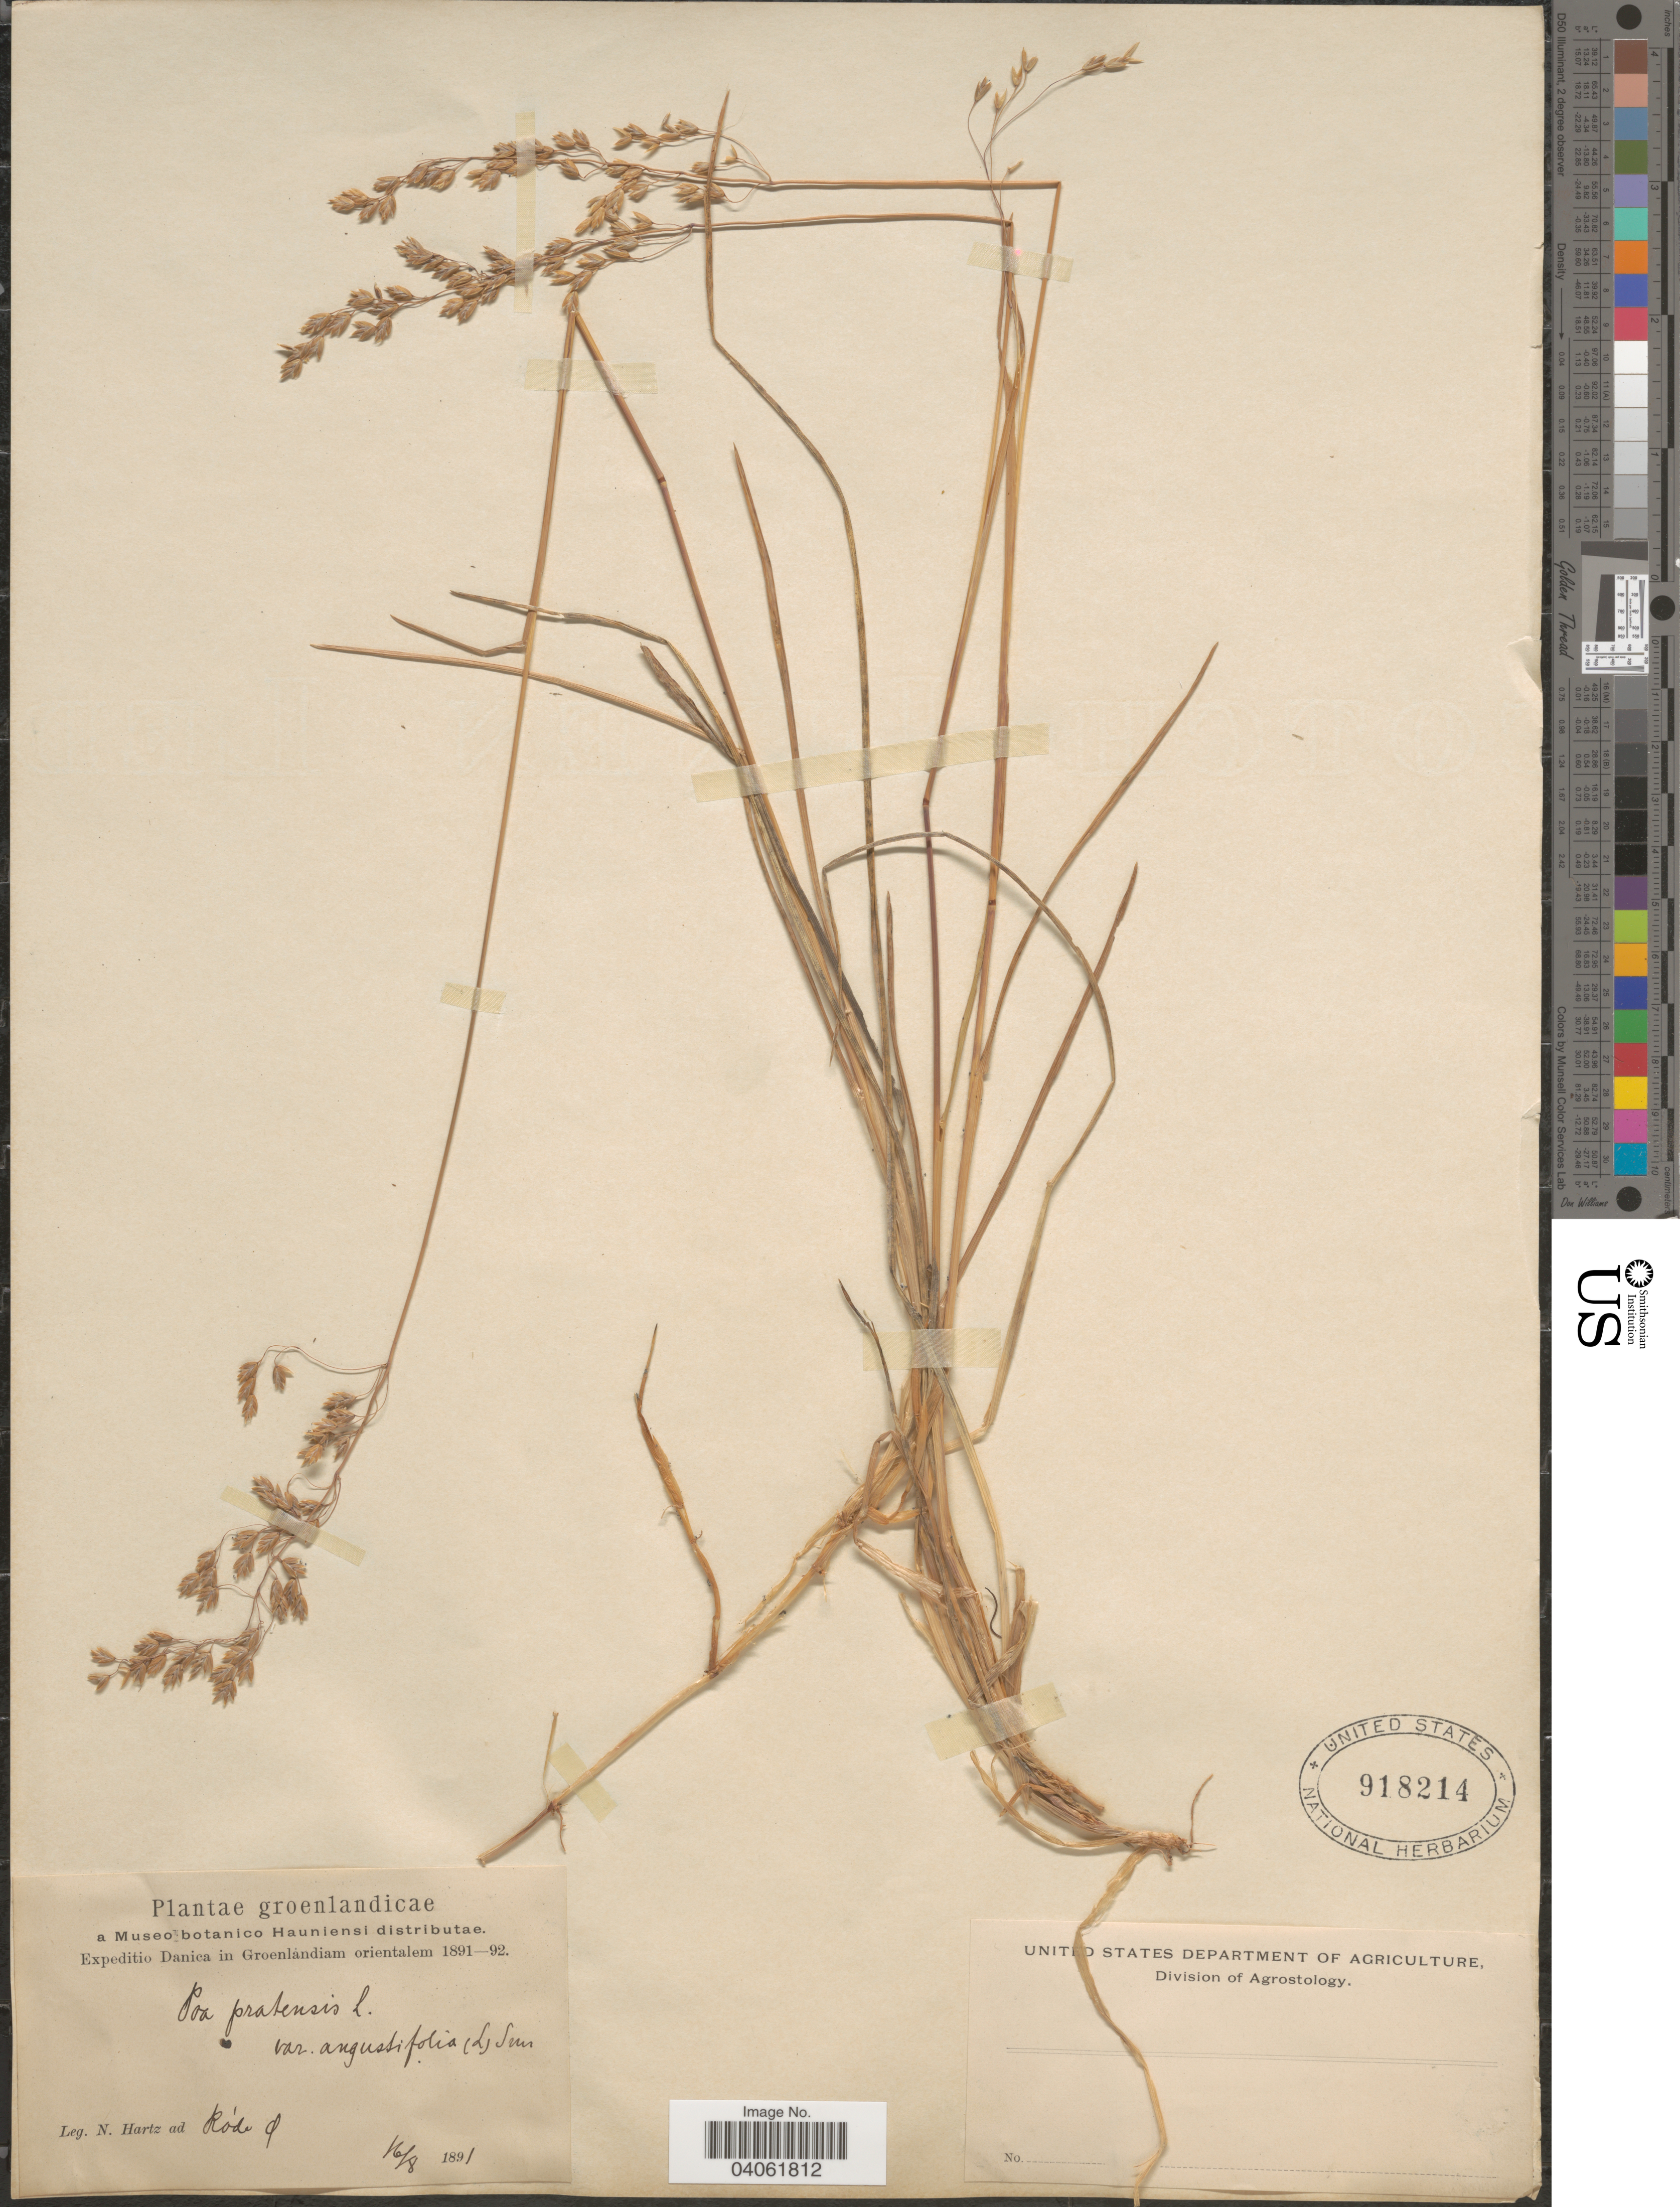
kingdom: Plantae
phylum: Tracheophyta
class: Liliopsida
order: Poales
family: Poaceae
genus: Poa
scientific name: Poa pratensis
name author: L.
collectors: N. Hartz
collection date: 1891-08-16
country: Greenland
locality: Groenlandicae. Ad Ròde Ø.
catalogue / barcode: US 918214